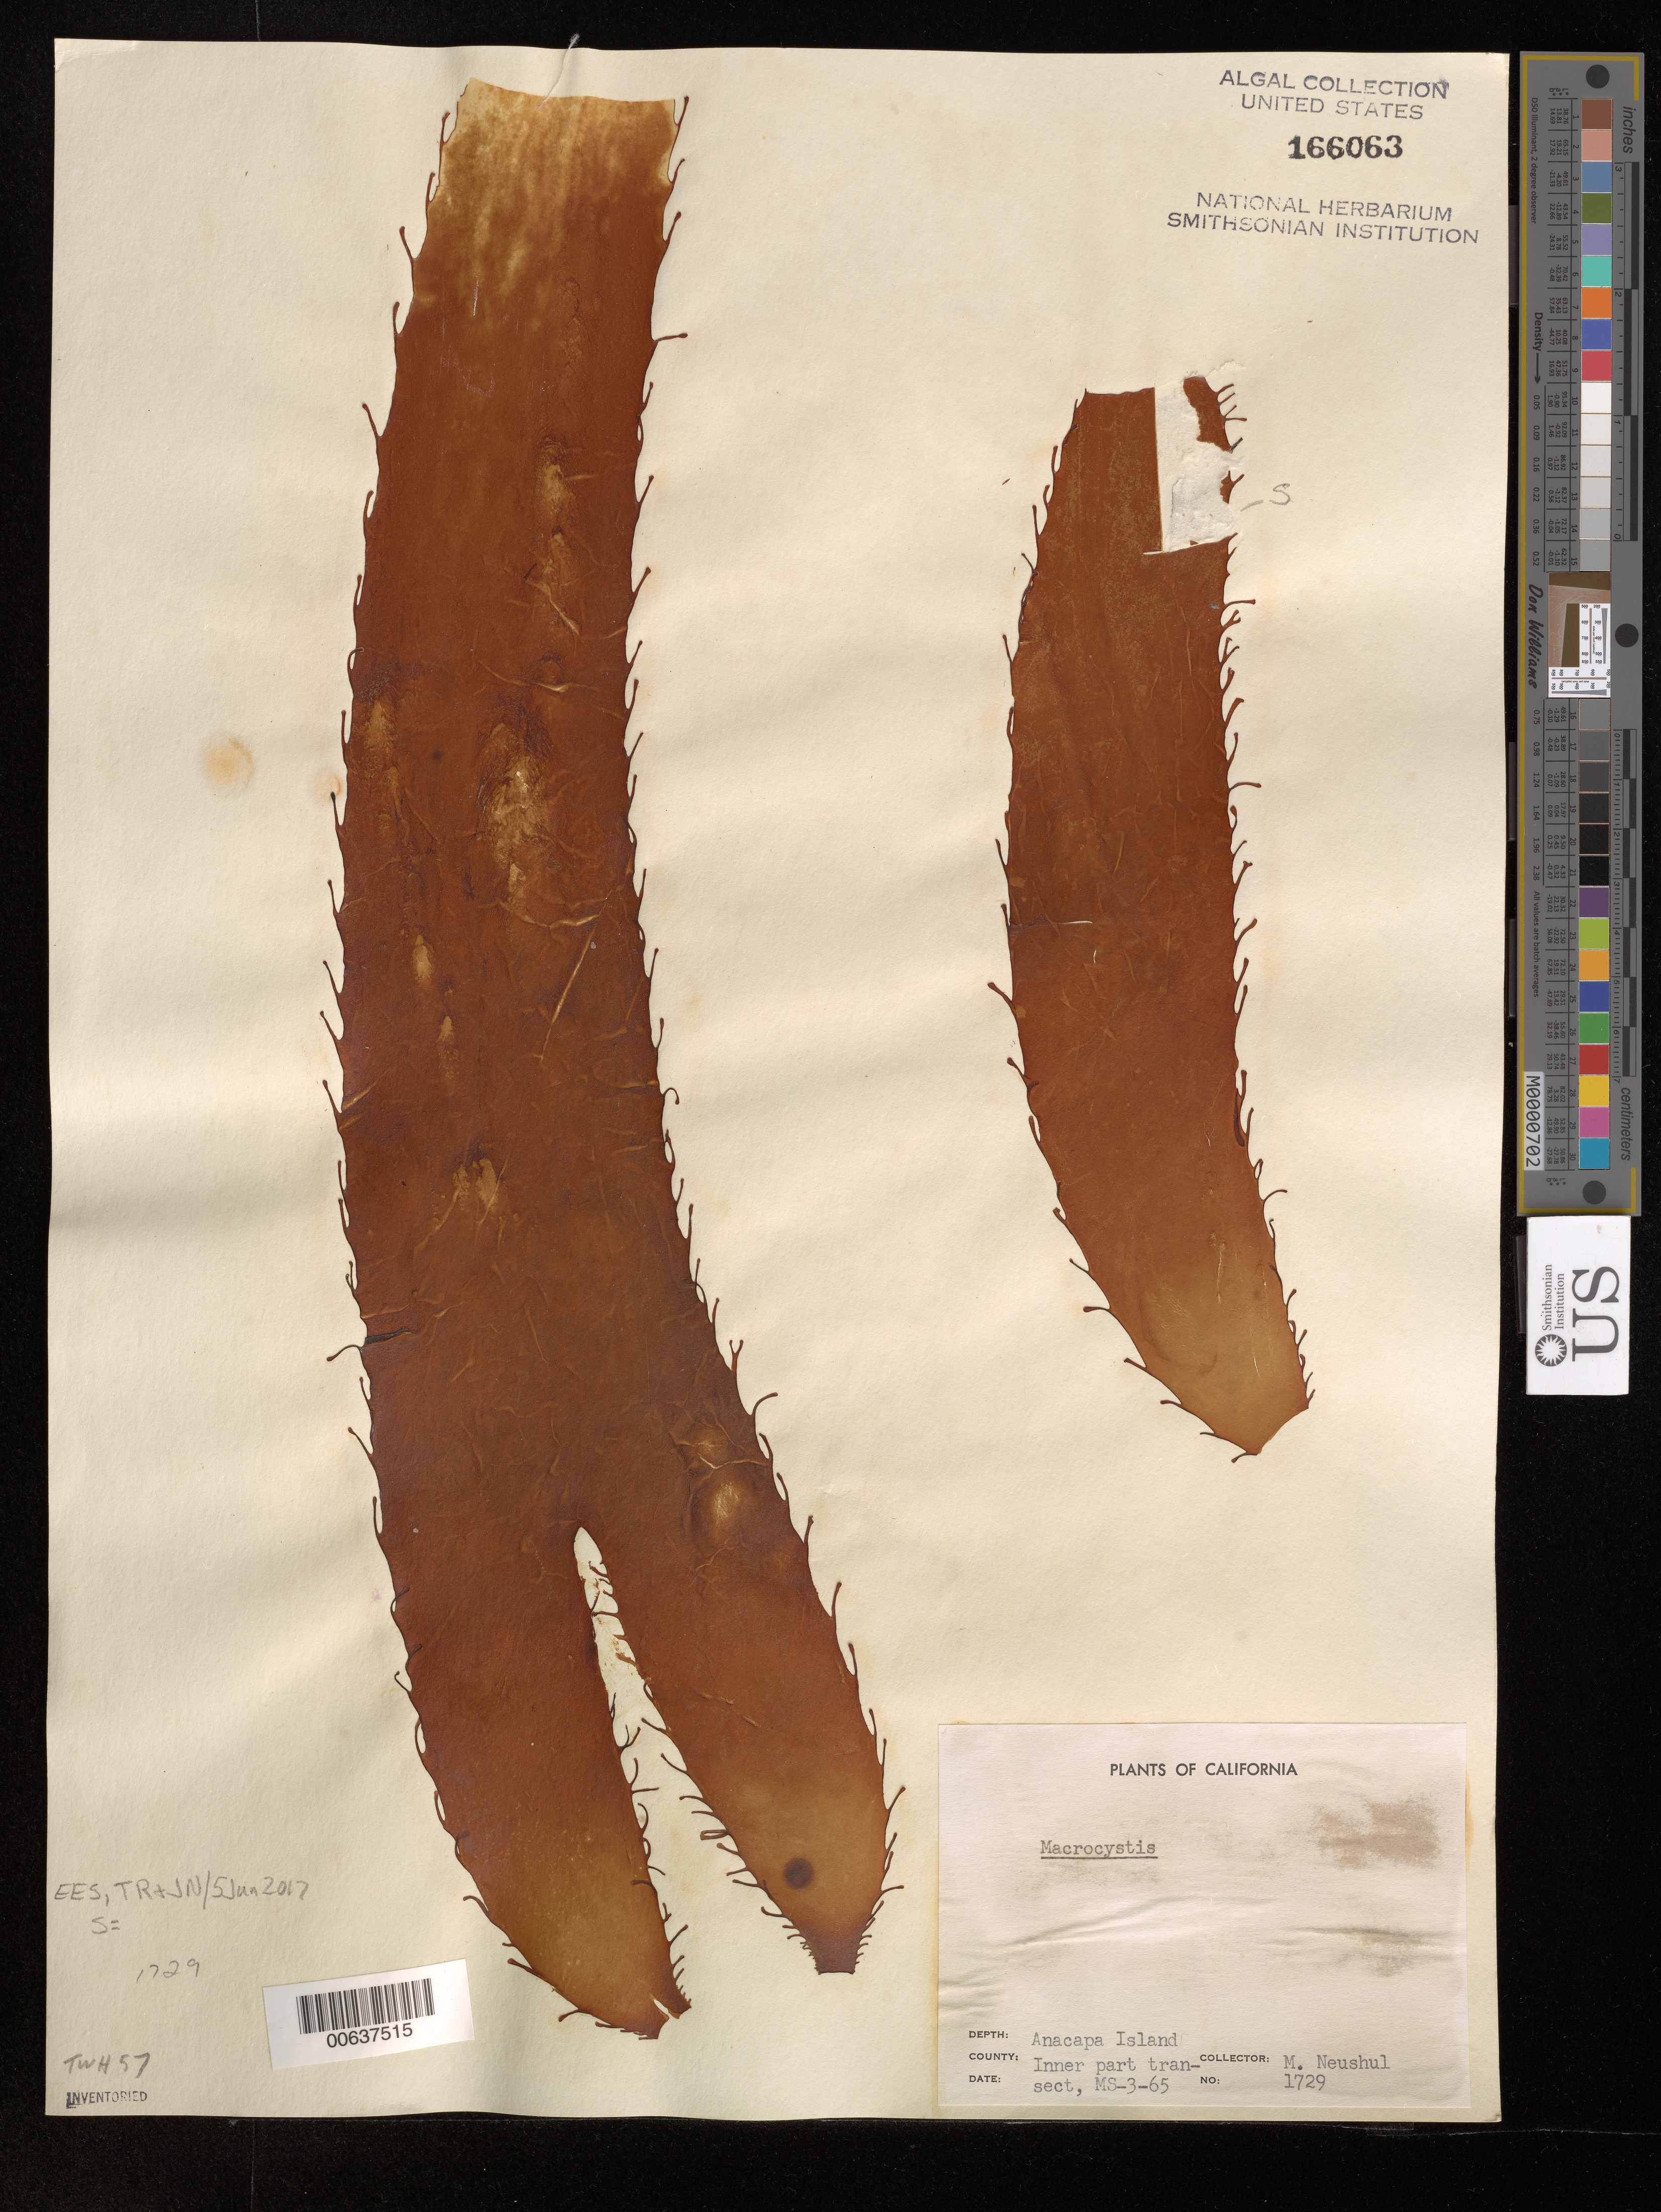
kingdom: Chromista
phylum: Ochrophyta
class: Phaeophyceae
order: Laminariales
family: Laminariaceae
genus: Macrocystis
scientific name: Macrocystis sp.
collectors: M. Neushul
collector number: Neushul 1729 & MS-3-65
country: United States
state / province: California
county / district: Ventura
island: Anacapa Island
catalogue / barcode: US 166063